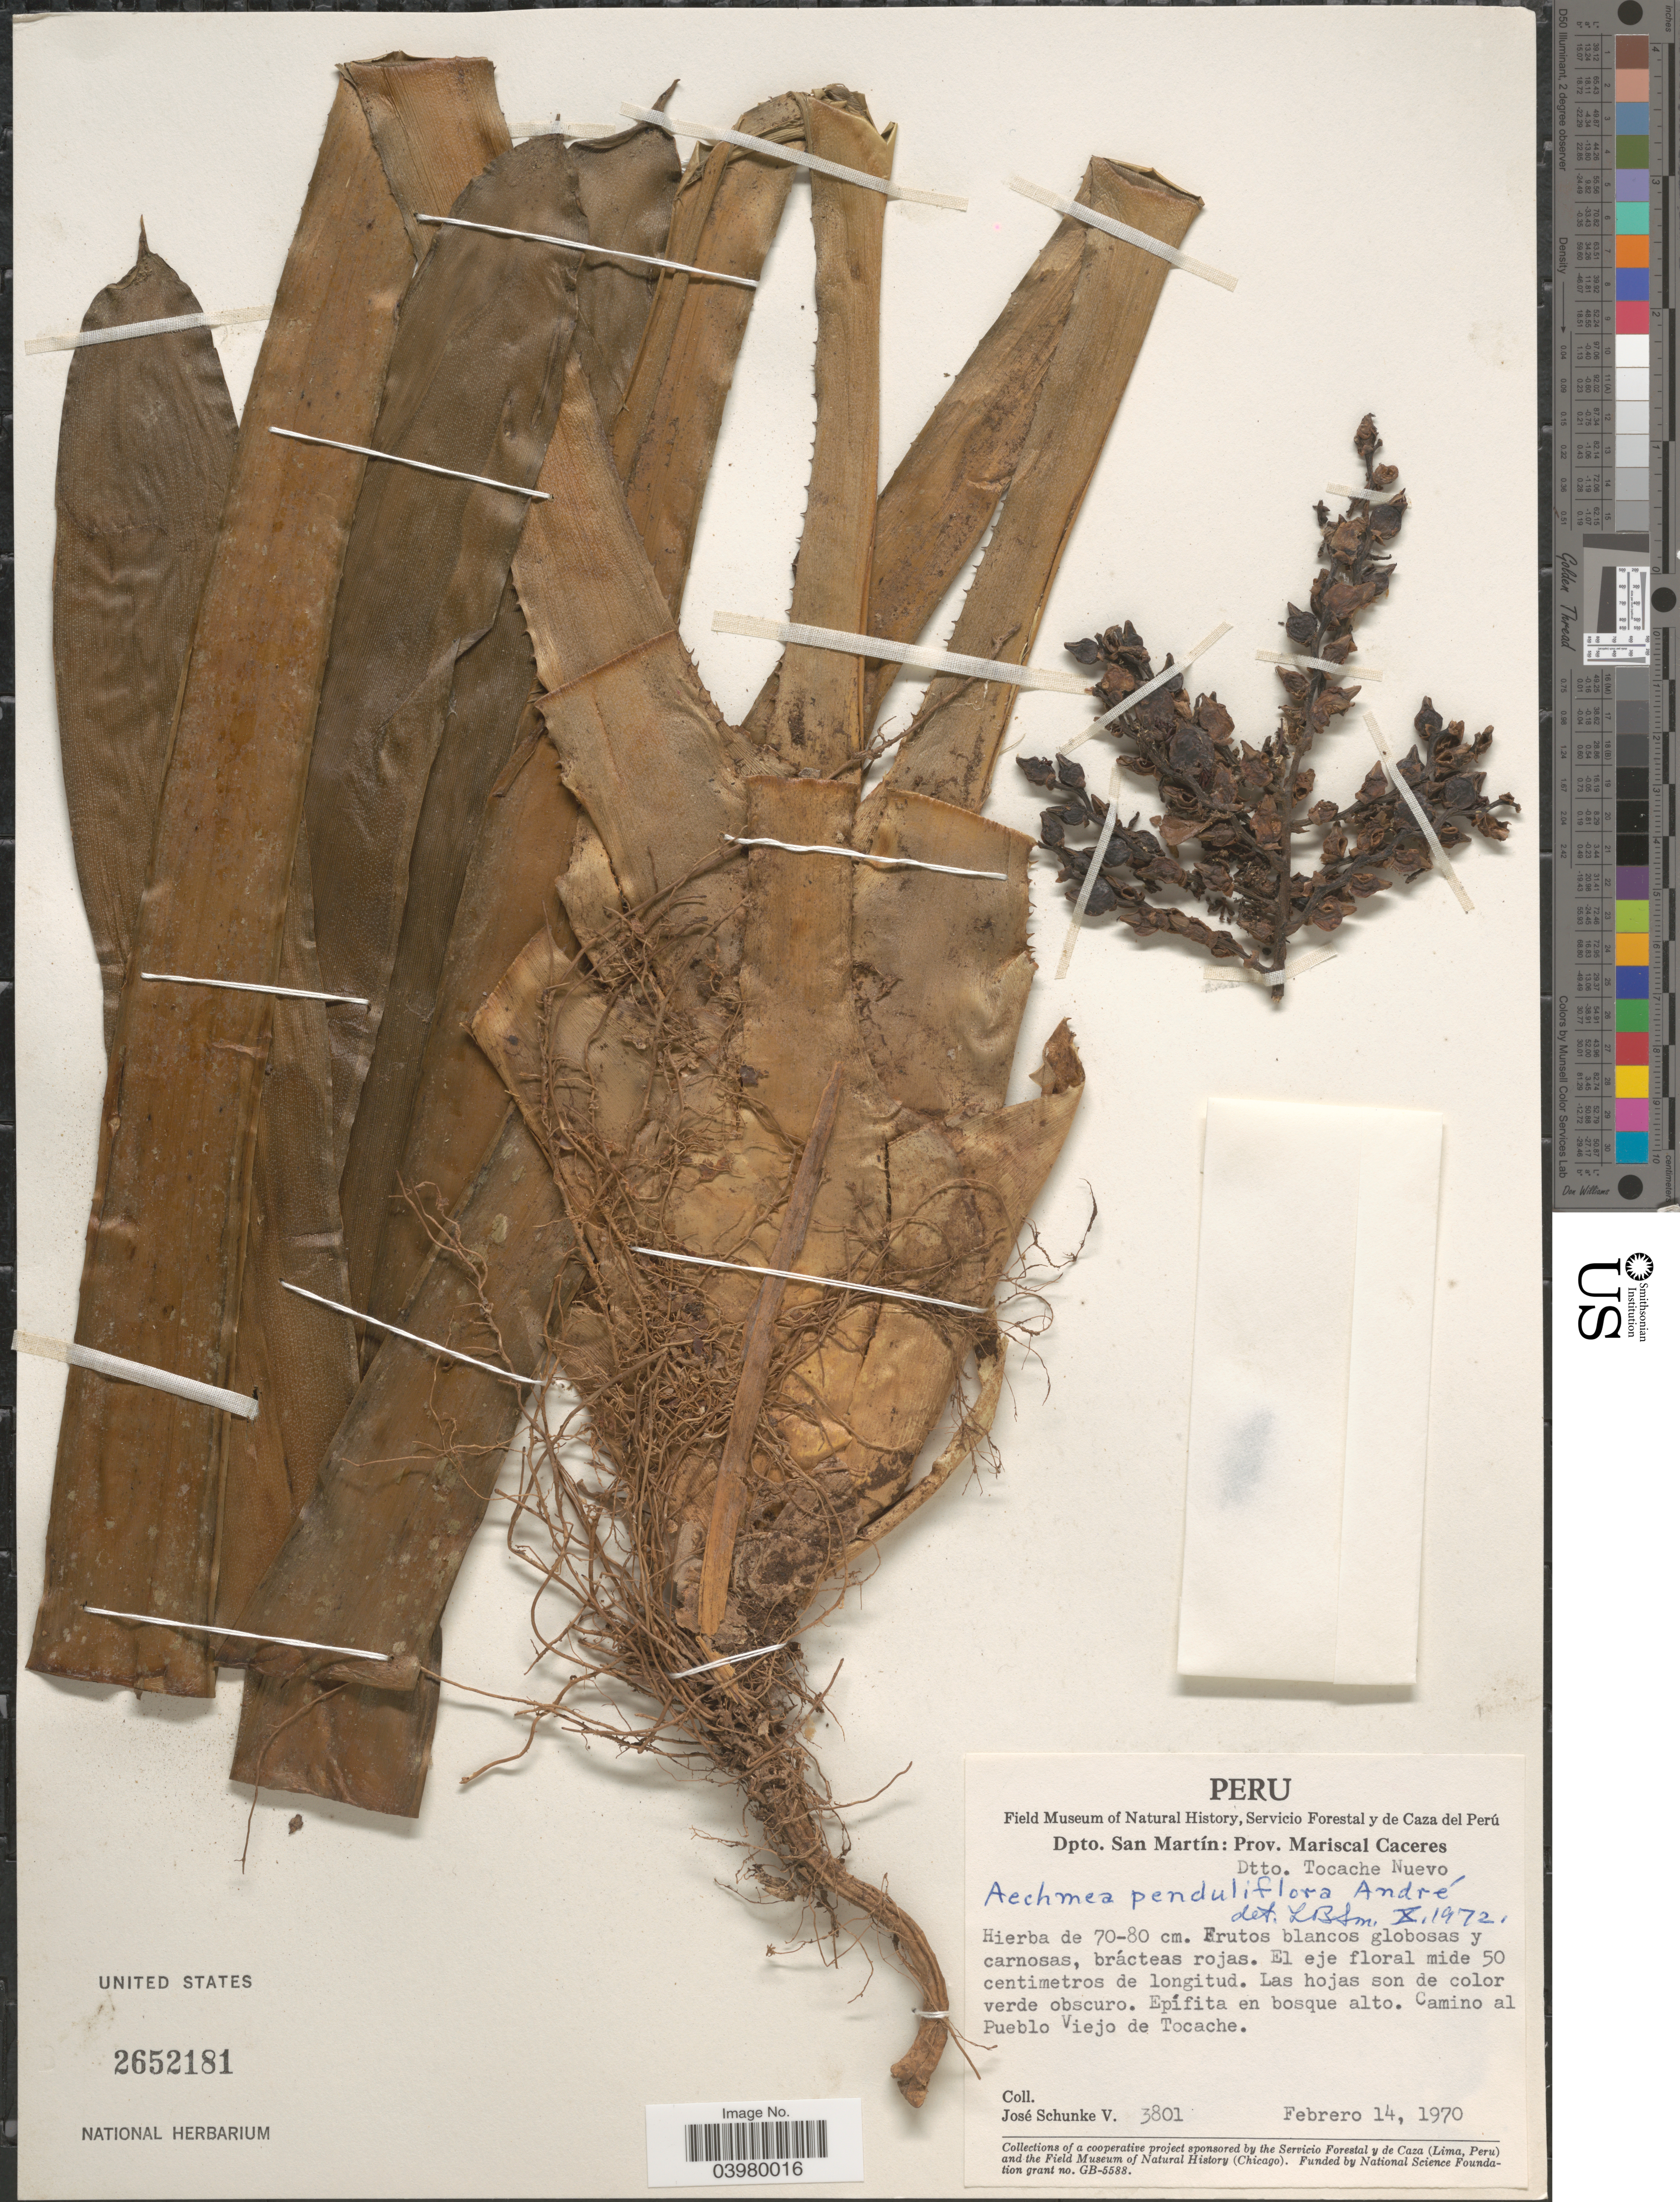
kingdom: Plantae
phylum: Tracheophyta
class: Liliopsida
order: Poales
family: Bromeliaceae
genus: Aechmea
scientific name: Aechmea penduliflora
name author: André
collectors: J. Schunke Vigo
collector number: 3801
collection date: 1970-02-14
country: Peru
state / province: San Martín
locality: Dpto. San Martín: Prov. Mariscal Caceres. Dtto. Tocache Nuevo. Camino al Pueblo Viejo de Tocache.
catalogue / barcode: US 2652181